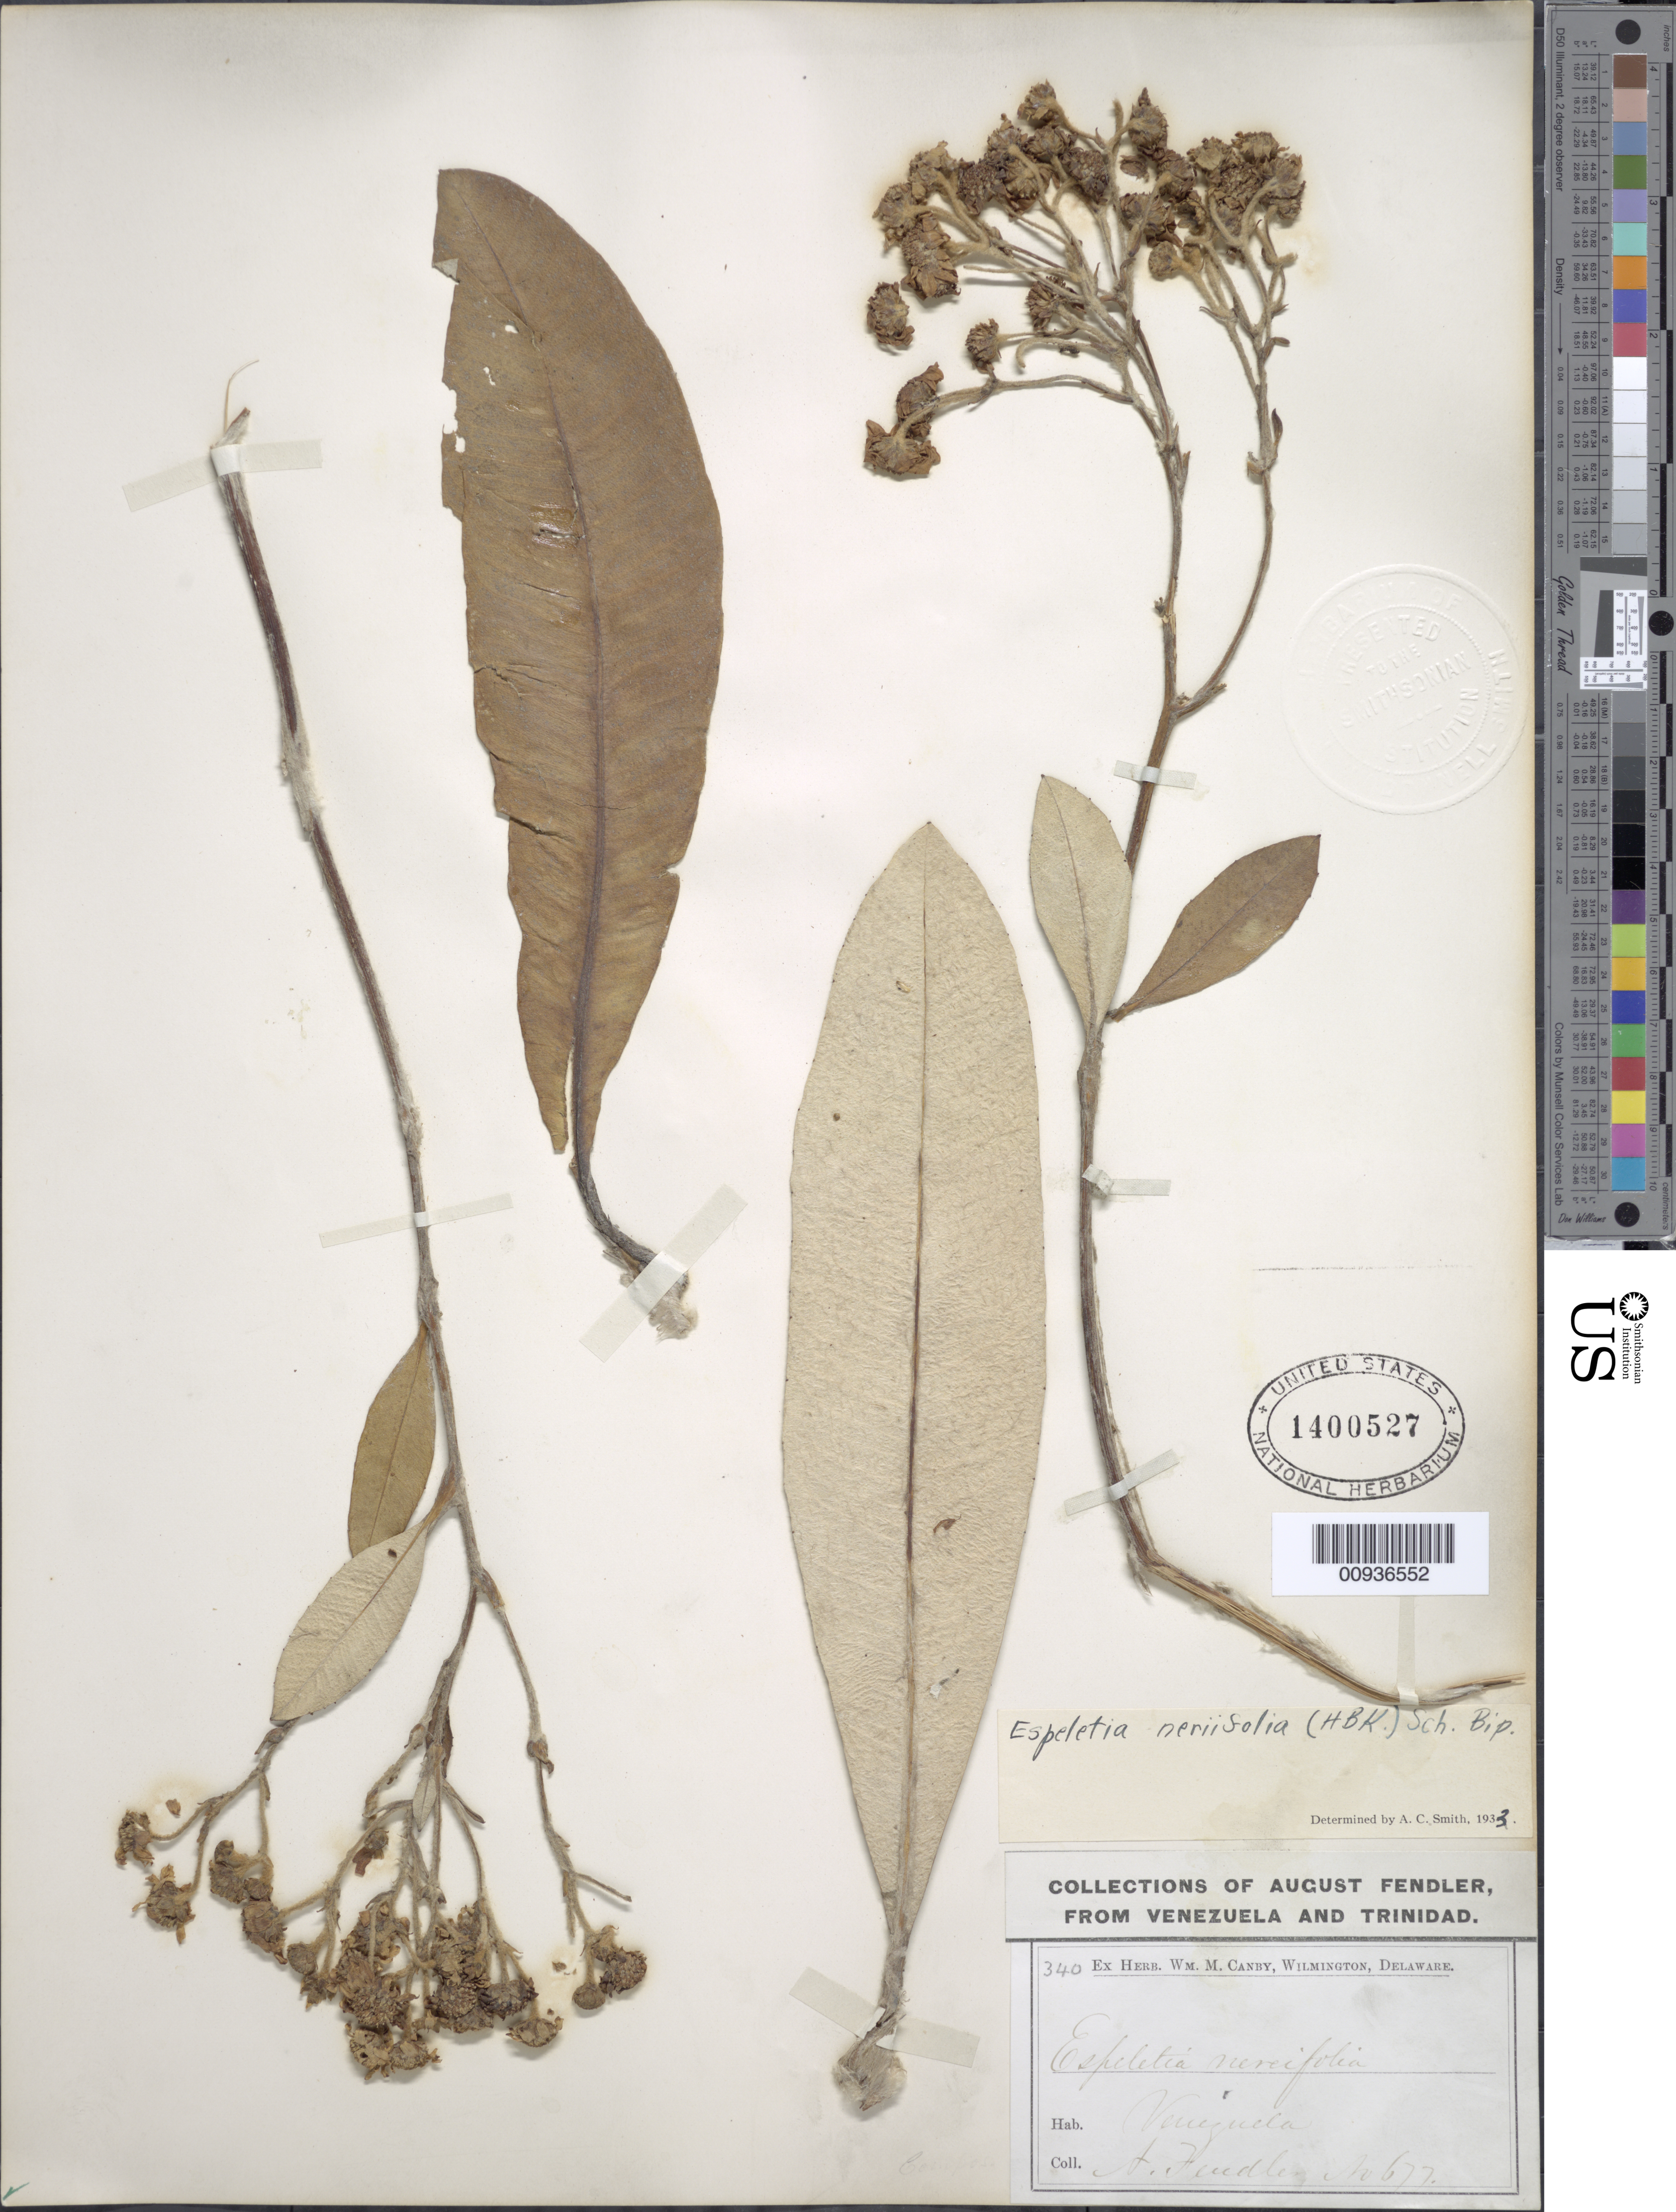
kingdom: Plantae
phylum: Tracheophyta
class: Magnoliopsida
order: Asterales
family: Asteraceae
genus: Libanothamnus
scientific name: Libanothamnus neriifolius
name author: (Sch. Bip. ex Wedd.) Ernst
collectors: A. Fendler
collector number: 677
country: Venezuela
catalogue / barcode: US 1400527